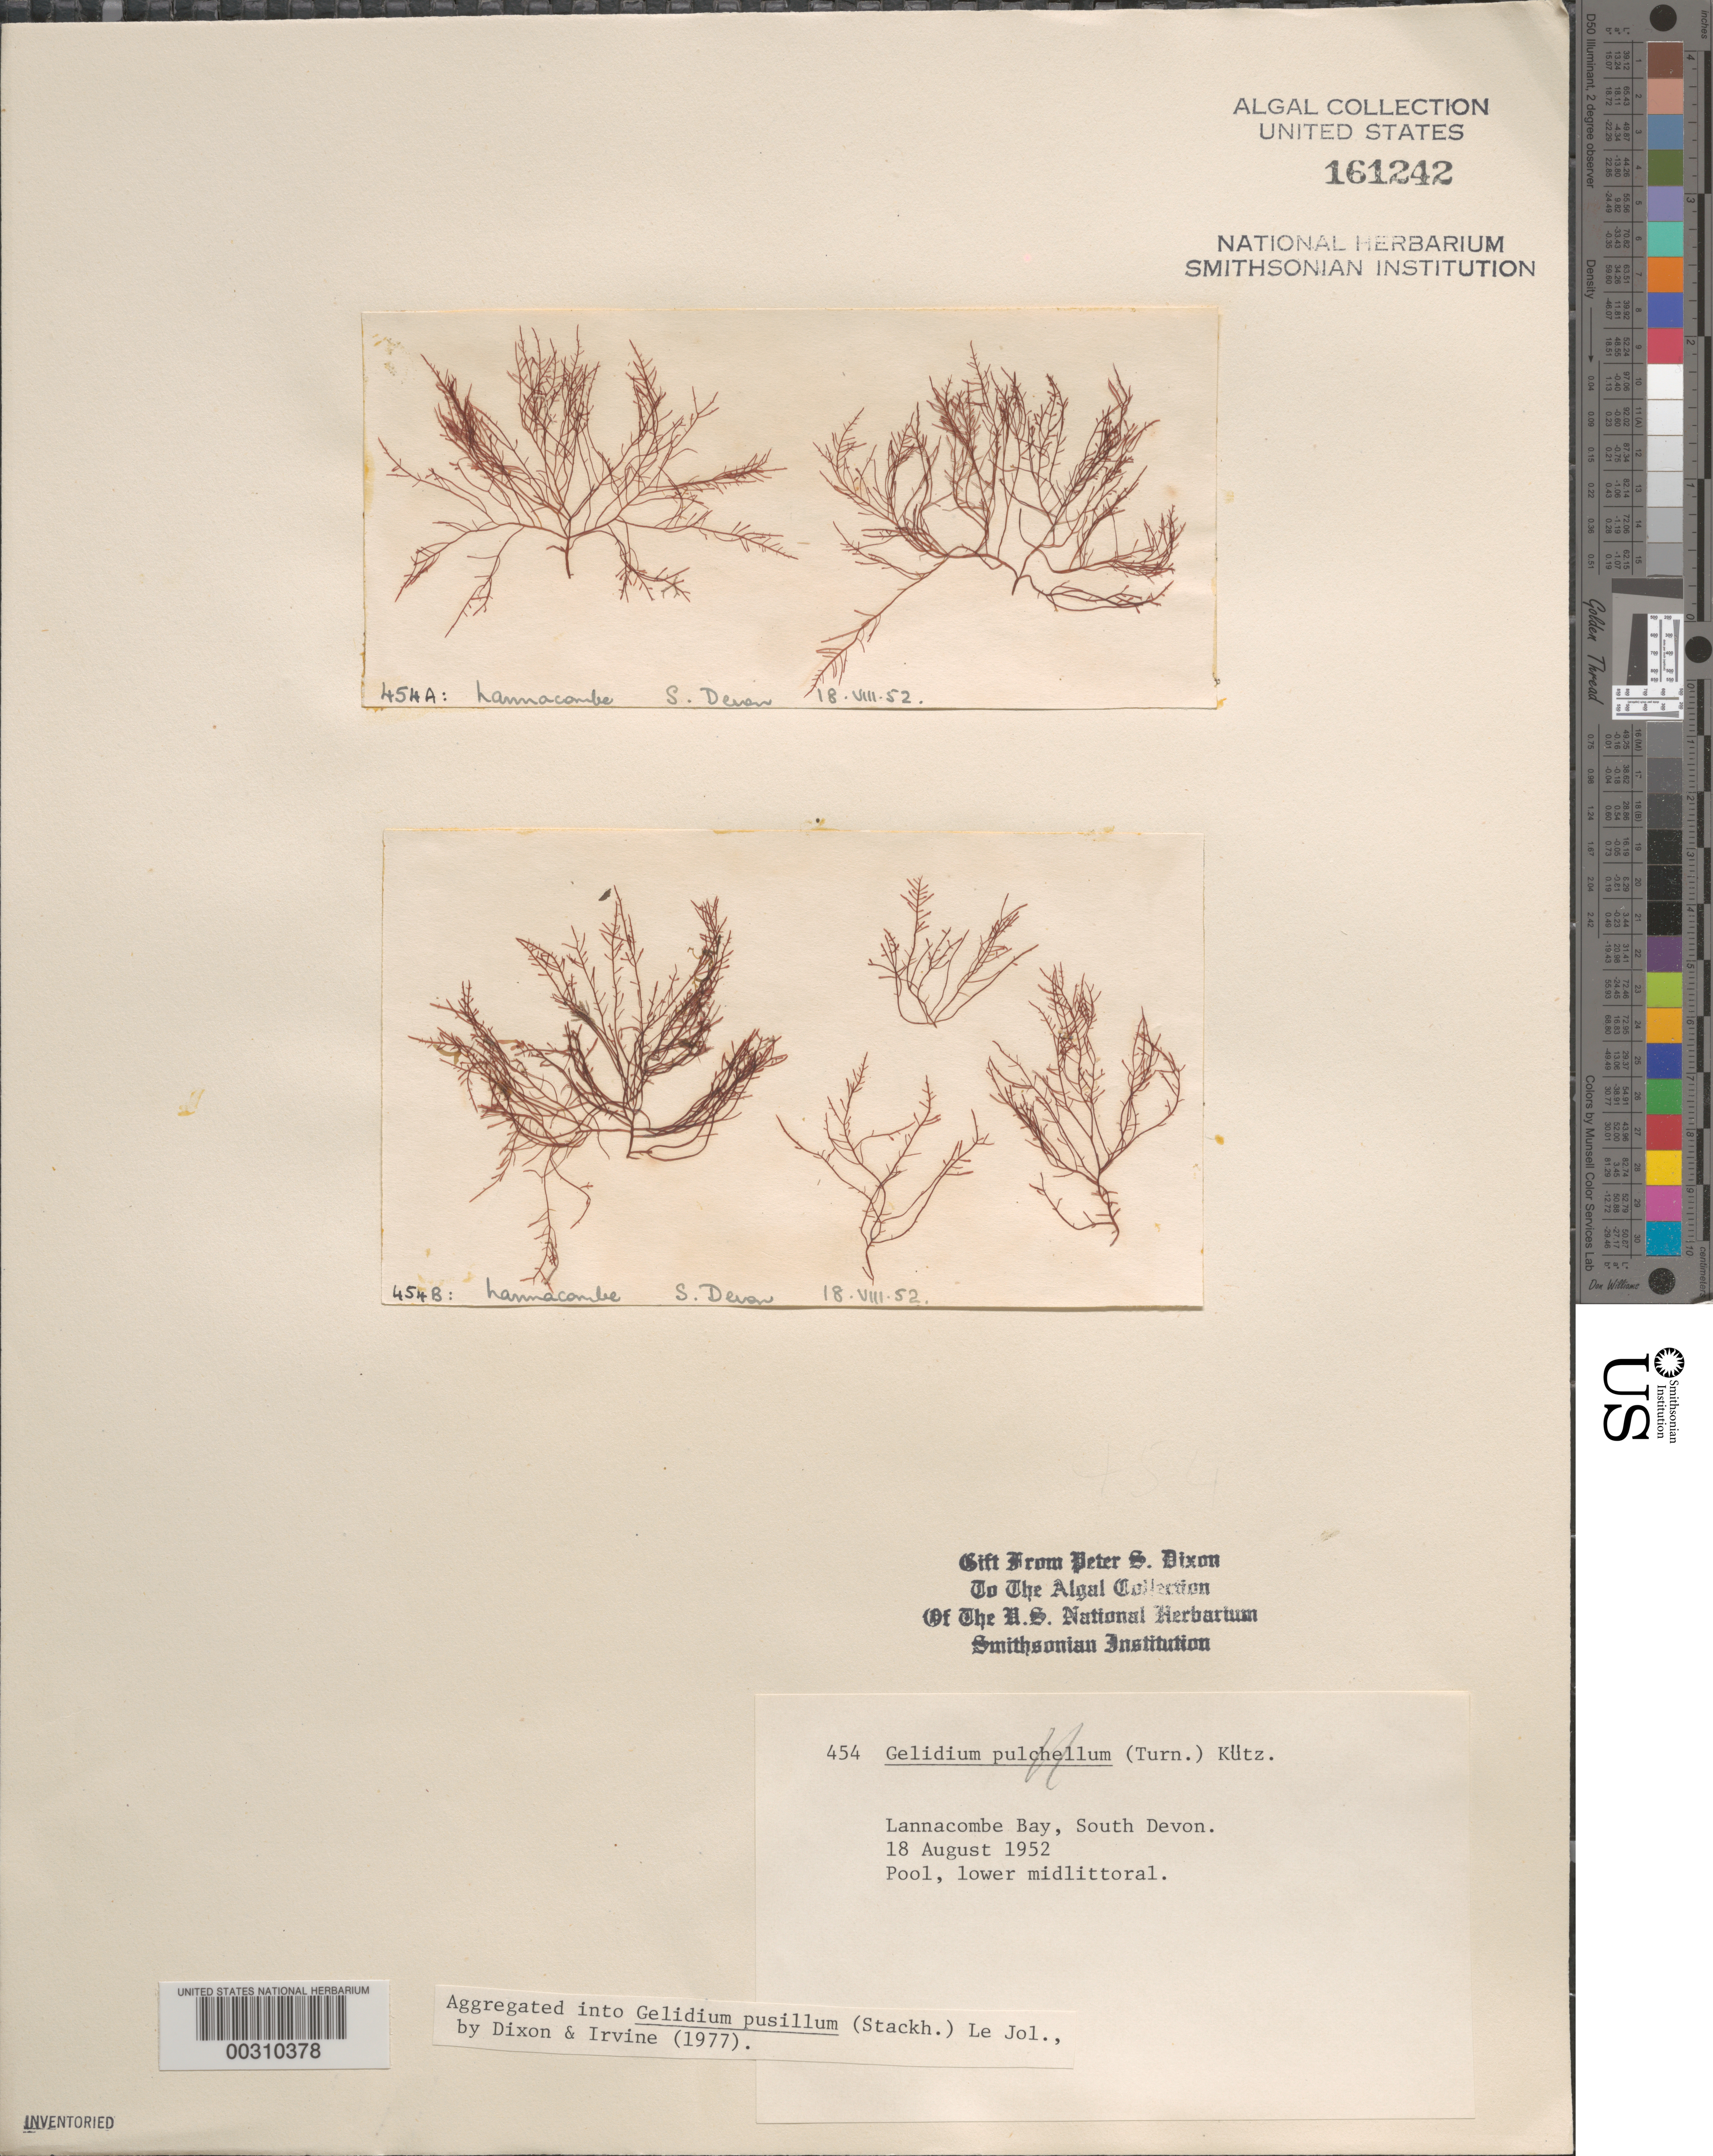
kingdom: Plantae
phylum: Rhodophyta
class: Florideophyceae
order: Gelidiales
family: Gelidiaceae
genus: Gelidium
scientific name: Gelidium pusillum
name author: (Stackh.) Le Jol.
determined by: Dixon, P. S.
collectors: P. S. Dixon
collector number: PSD 454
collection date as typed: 18 Aug 1952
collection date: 1952-08-18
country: United Kingdom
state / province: England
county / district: Devon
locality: Lannacombe Bay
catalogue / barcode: US 161242